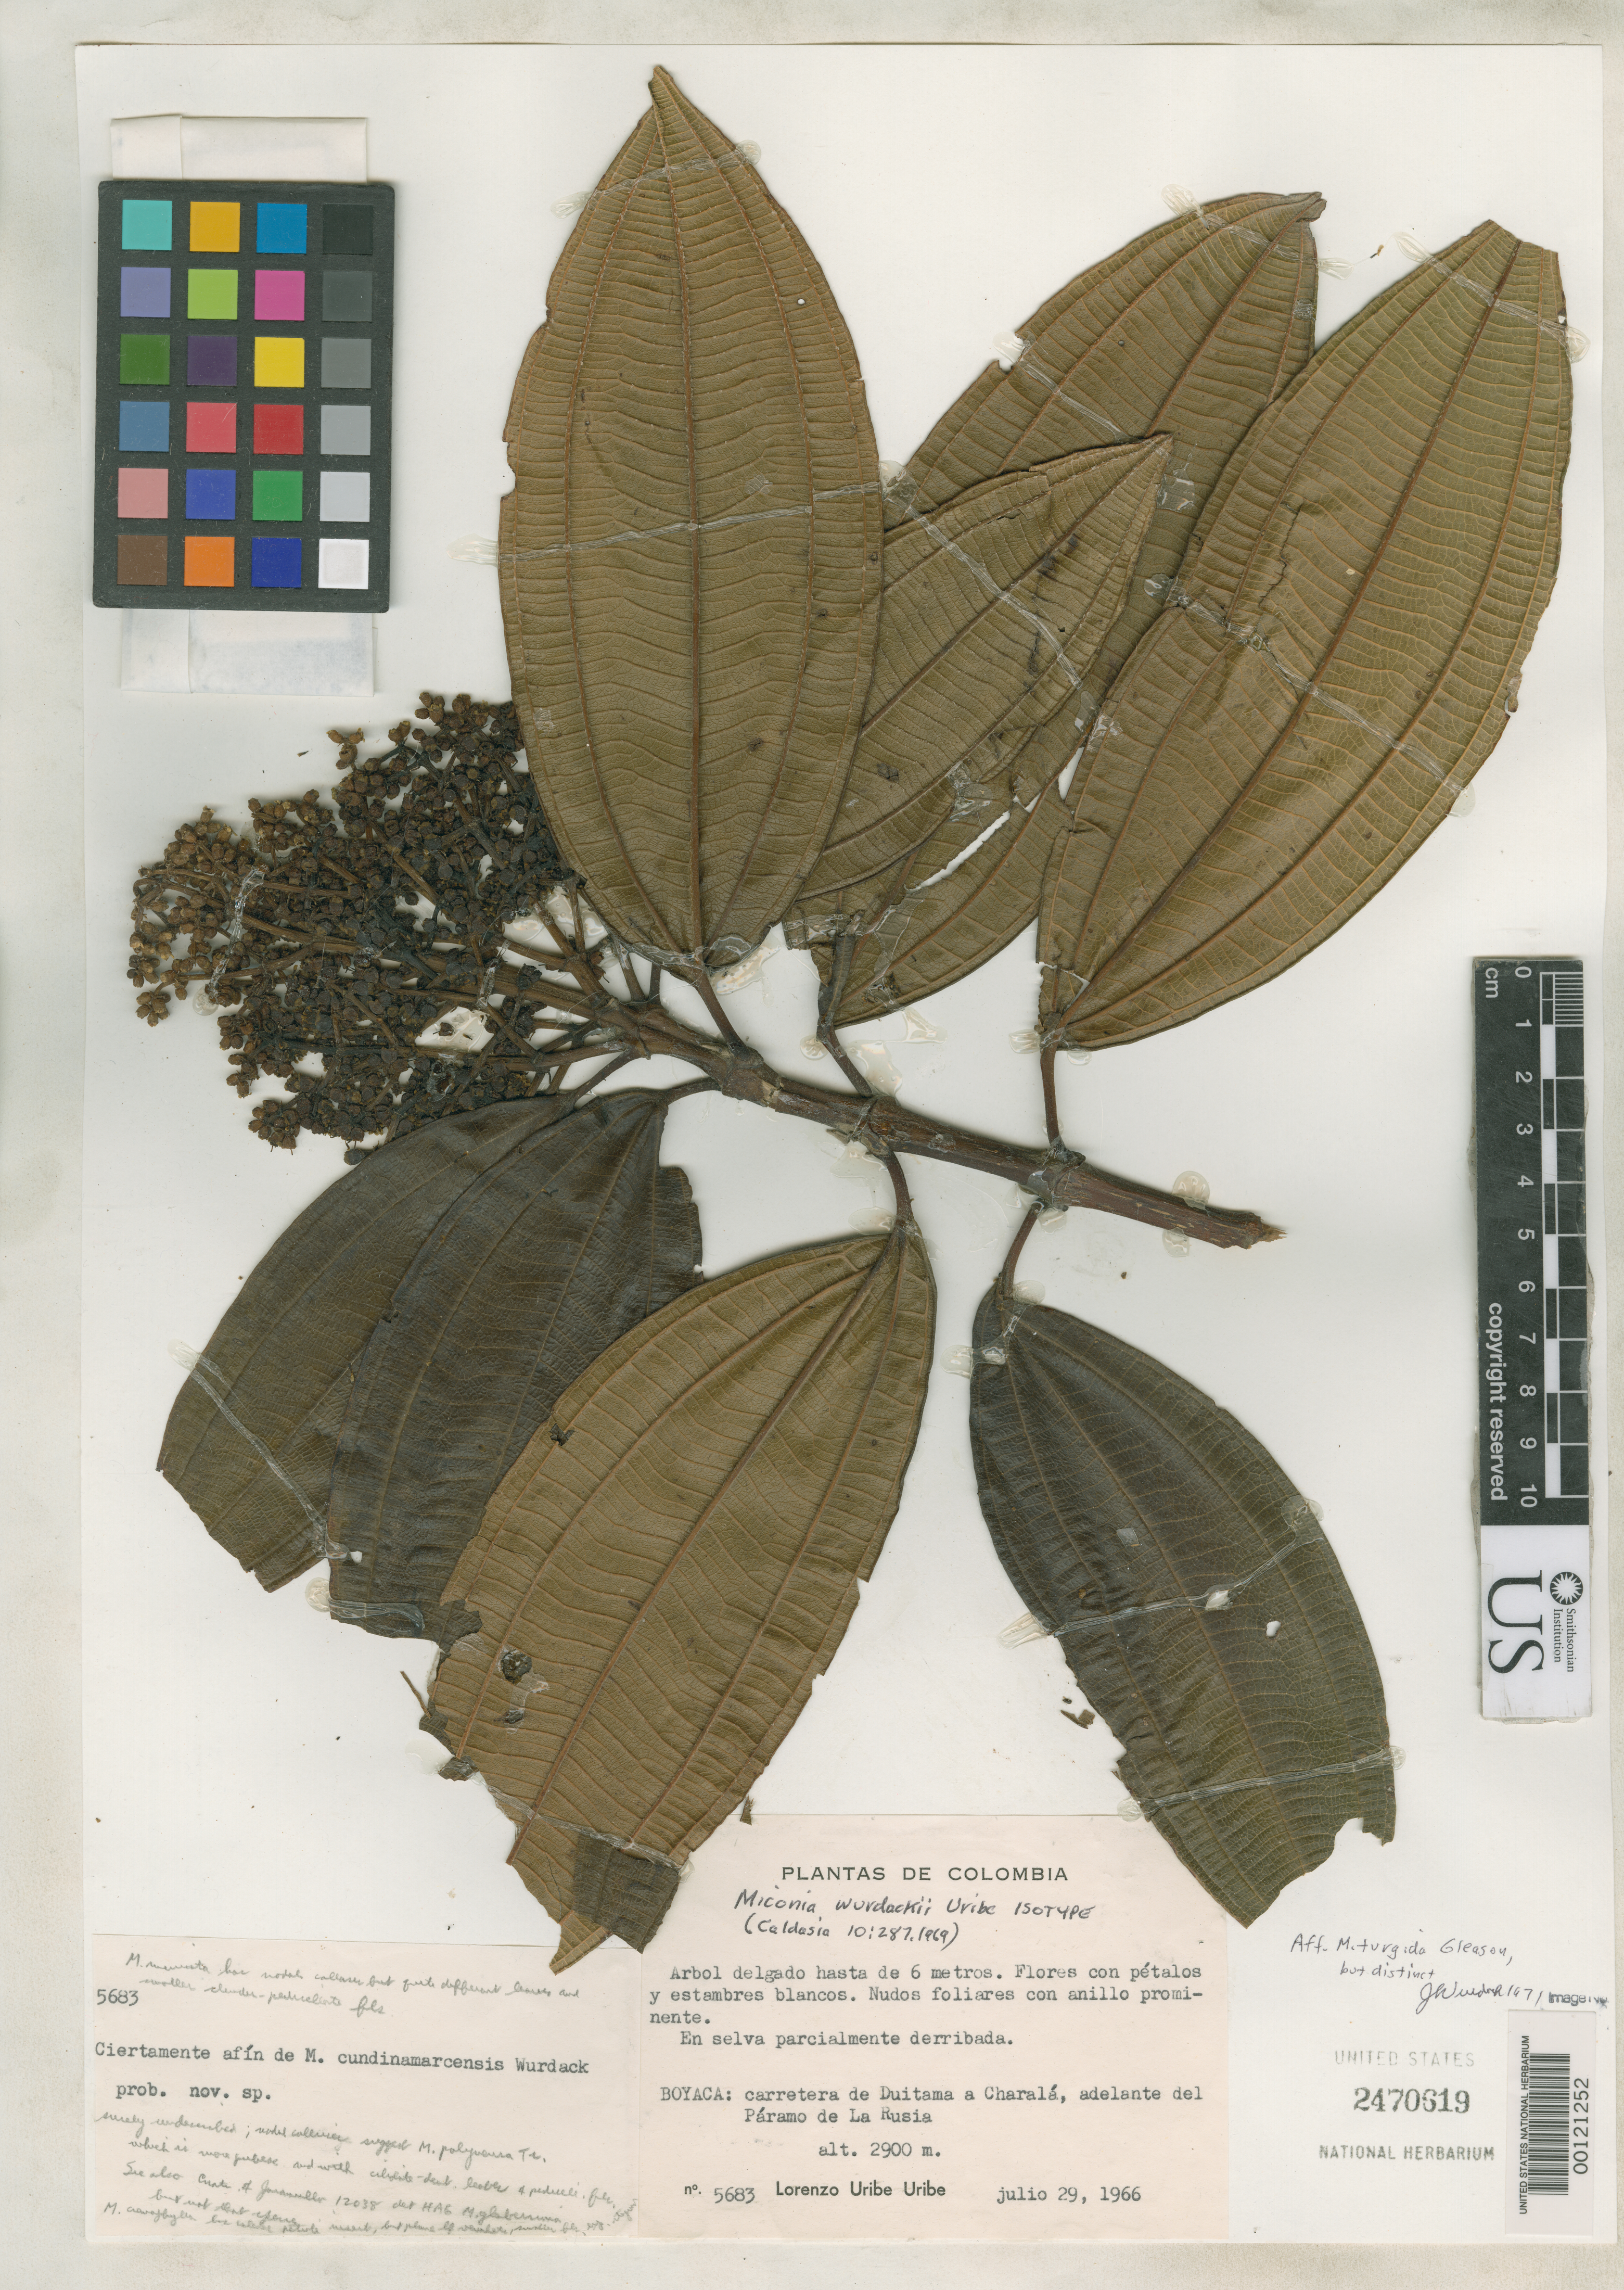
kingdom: Plantae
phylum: Tracheophyta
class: Magnoliopsida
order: Myrtales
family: Melastomataceae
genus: Miconia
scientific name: Miconia wurdackii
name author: L. Uribe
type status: Isotype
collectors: L. Uribe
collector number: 5683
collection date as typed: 29 Jul 1966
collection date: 1966-07-29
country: Colombia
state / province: Boyacá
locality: Between Duitama and Charala.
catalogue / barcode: US 2470619